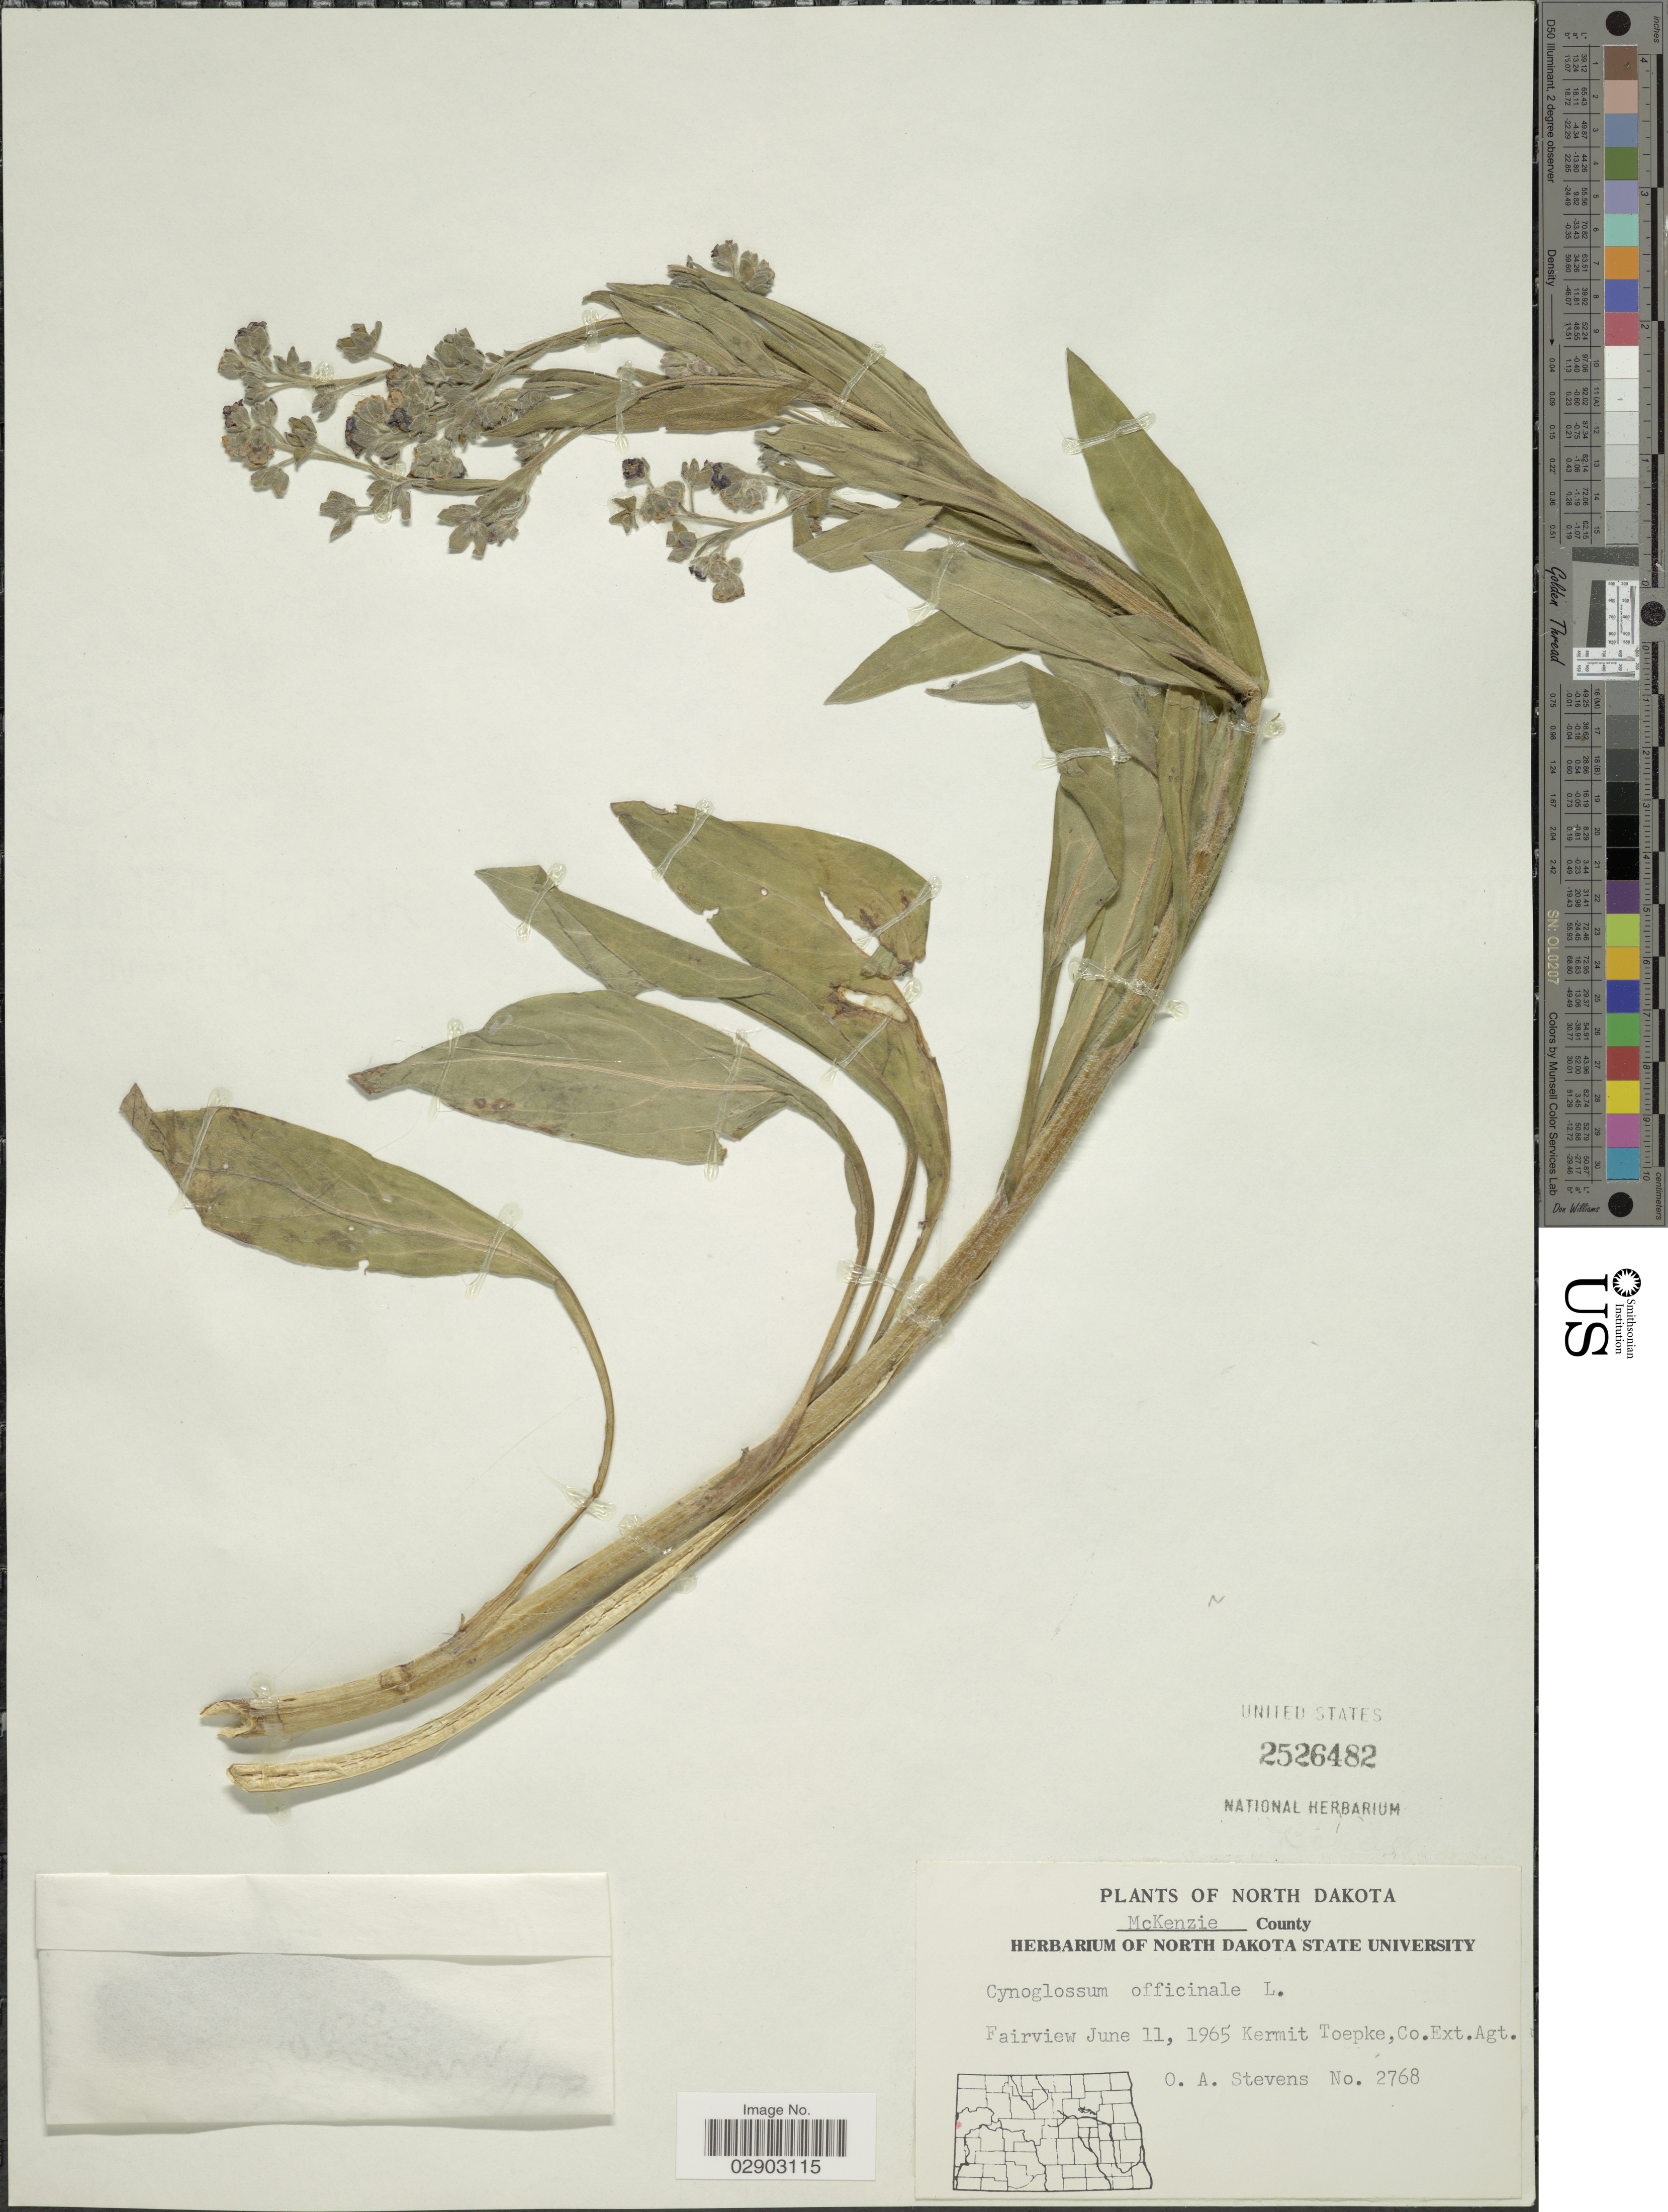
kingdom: Plantae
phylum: Tracheophyta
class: Magnoliopsida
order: Boraginales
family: Boraginaceae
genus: Cynoglossum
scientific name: Cynoglossum officinale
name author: L.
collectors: O. A. Stevens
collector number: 2768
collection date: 1965-06-11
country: United States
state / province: North Dakota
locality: McKenzie County. Fairview. Kermit Toepke, Co.Ext.Agt.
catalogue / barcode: US 2526482